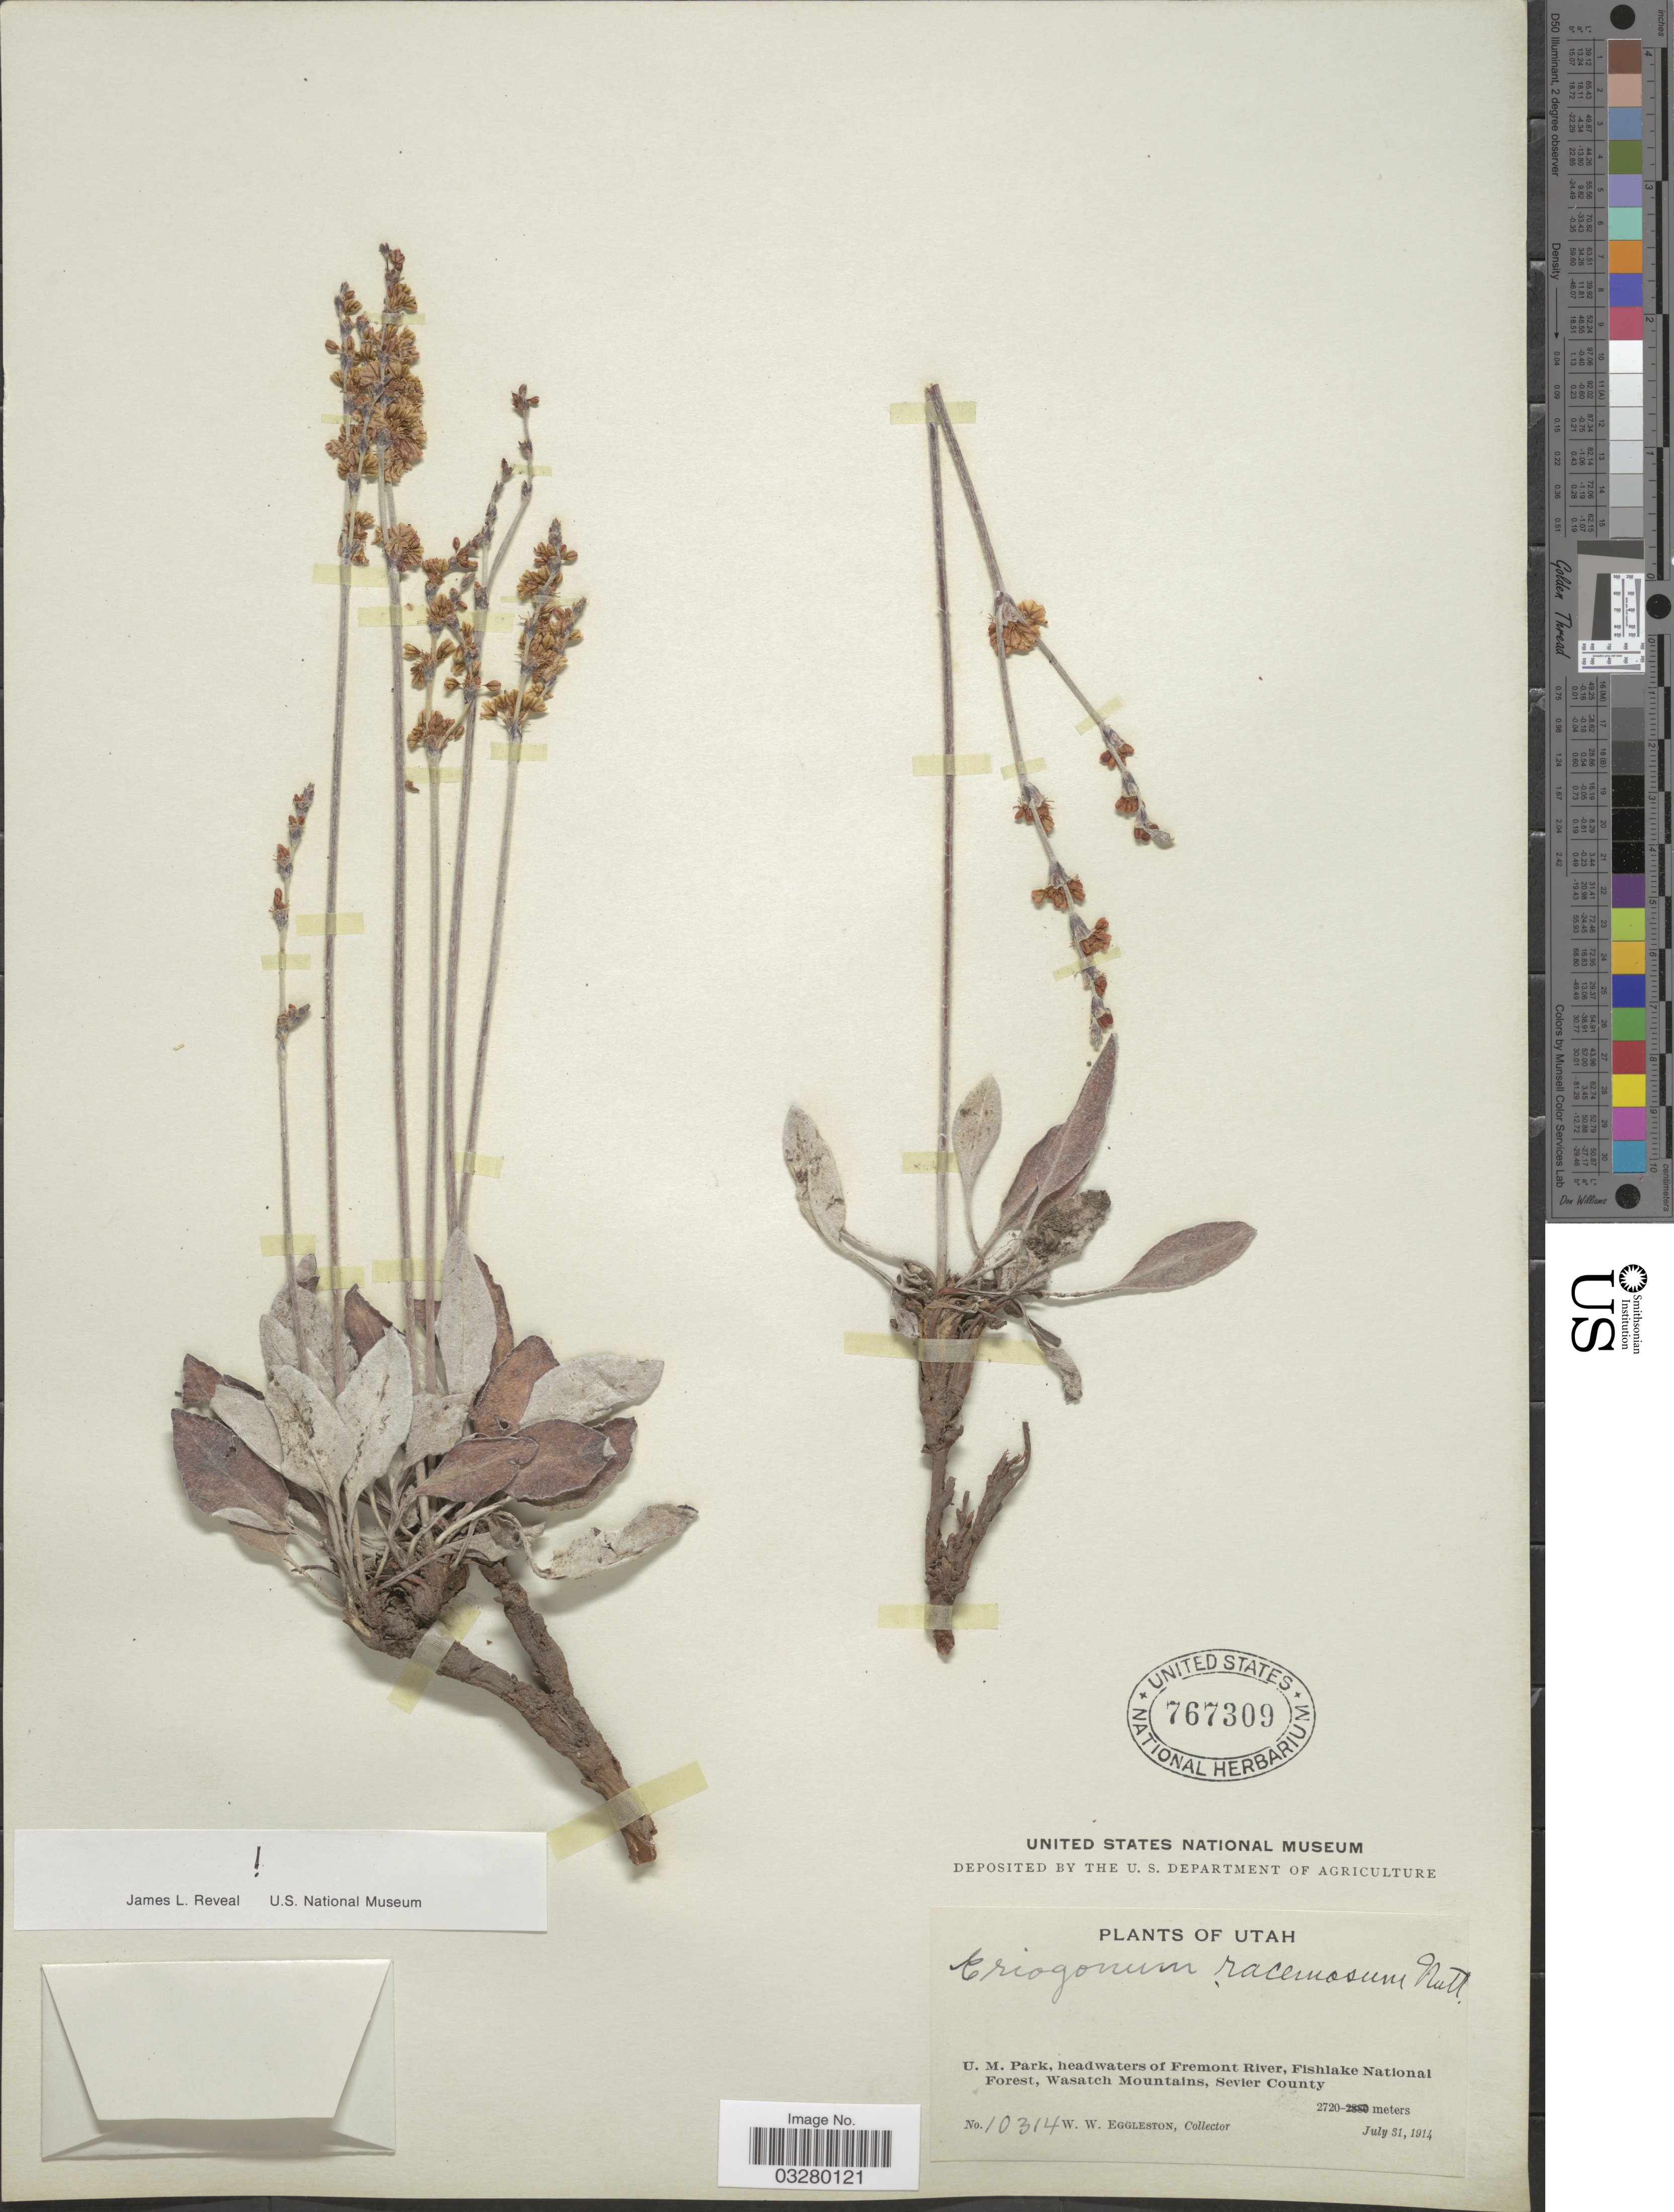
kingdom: Plantae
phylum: Tracheophyta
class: Magnoliopsida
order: Caryophyllales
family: Polygonaceae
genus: Eriogonum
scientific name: Eriogonum racemosum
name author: Nutt.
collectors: W. W. Eggleston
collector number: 10314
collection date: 1914-07-31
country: United States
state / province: Utah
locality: U. M. Park, headwaters of Fremont River, Fishlake National Forest, Wasatch Mountains, Sevier County.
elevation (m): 2720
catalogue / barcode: US 767309